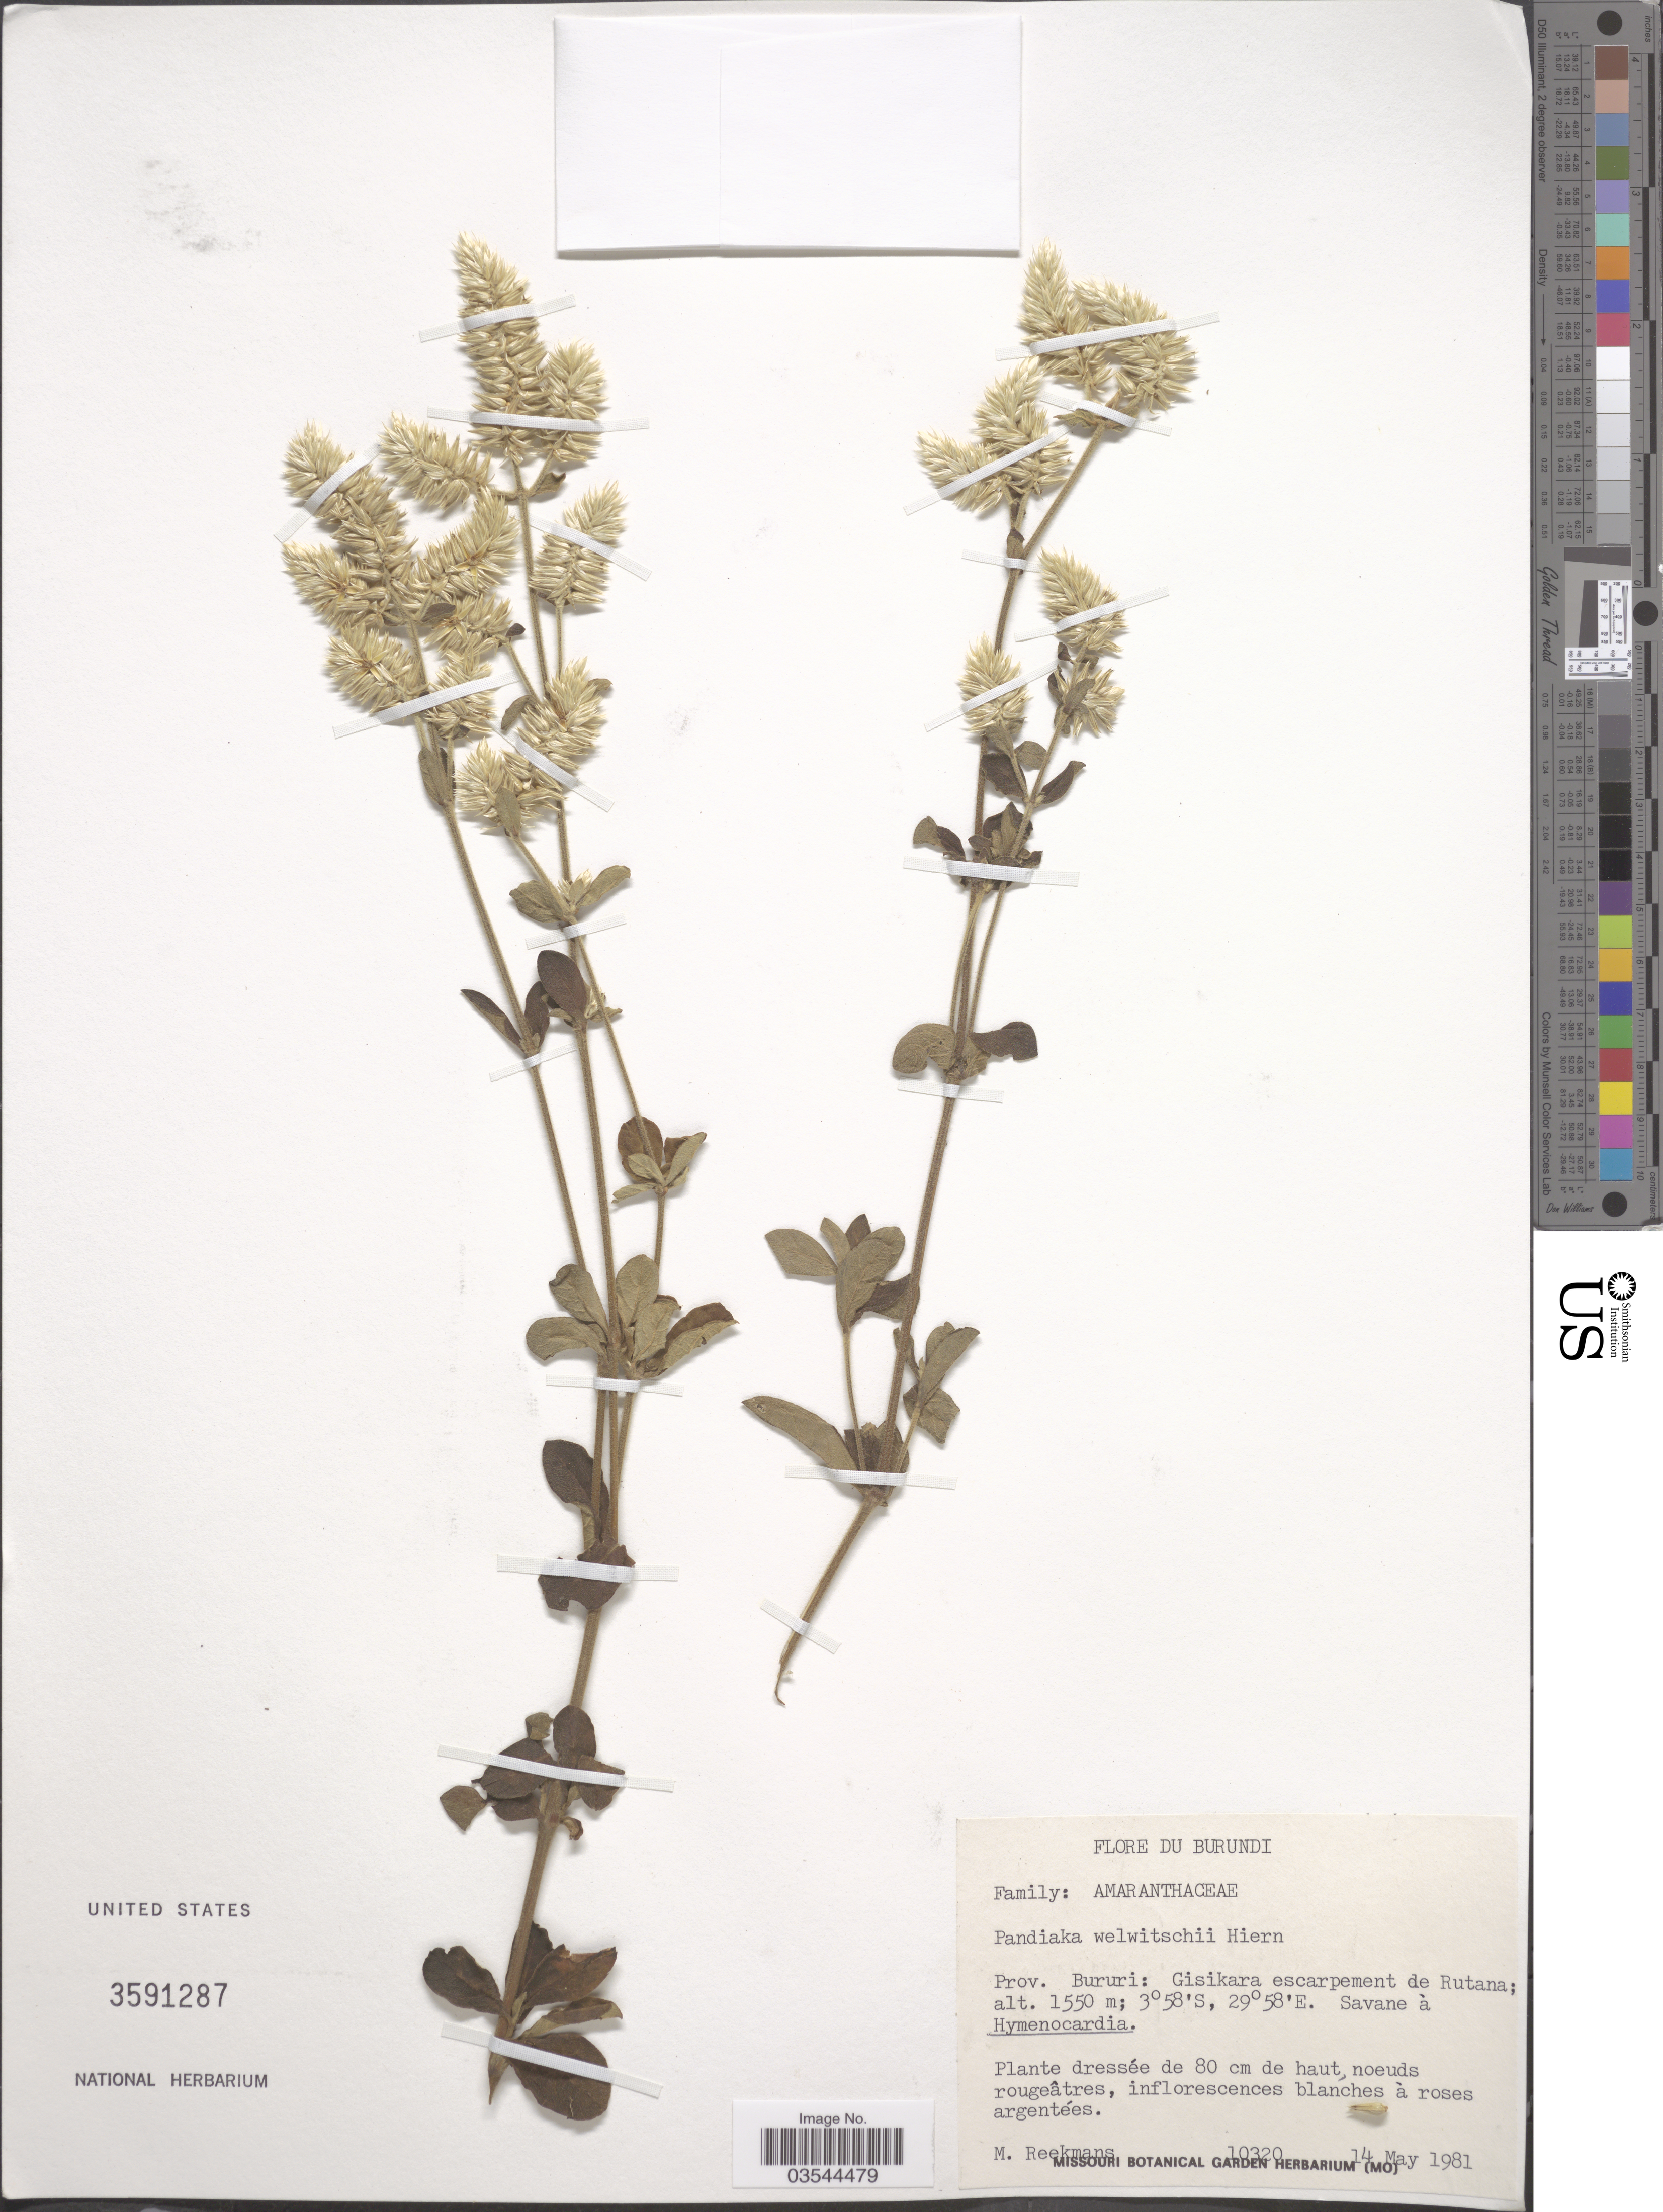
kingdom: Plantae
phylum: Tracheophyta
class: Magnoliopsida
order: Caryophyllales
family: Amaranthaceae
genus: Cyathula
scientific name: Cyathula welwitschii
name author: (Schinz) Di Vincenzo et al.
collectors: M. Reekmans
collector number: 10320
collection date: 1981-05-14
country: Burundi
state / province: Bururi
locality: Gisikara escarpment de Rutana.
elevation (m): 1550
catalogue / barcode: US 3591287